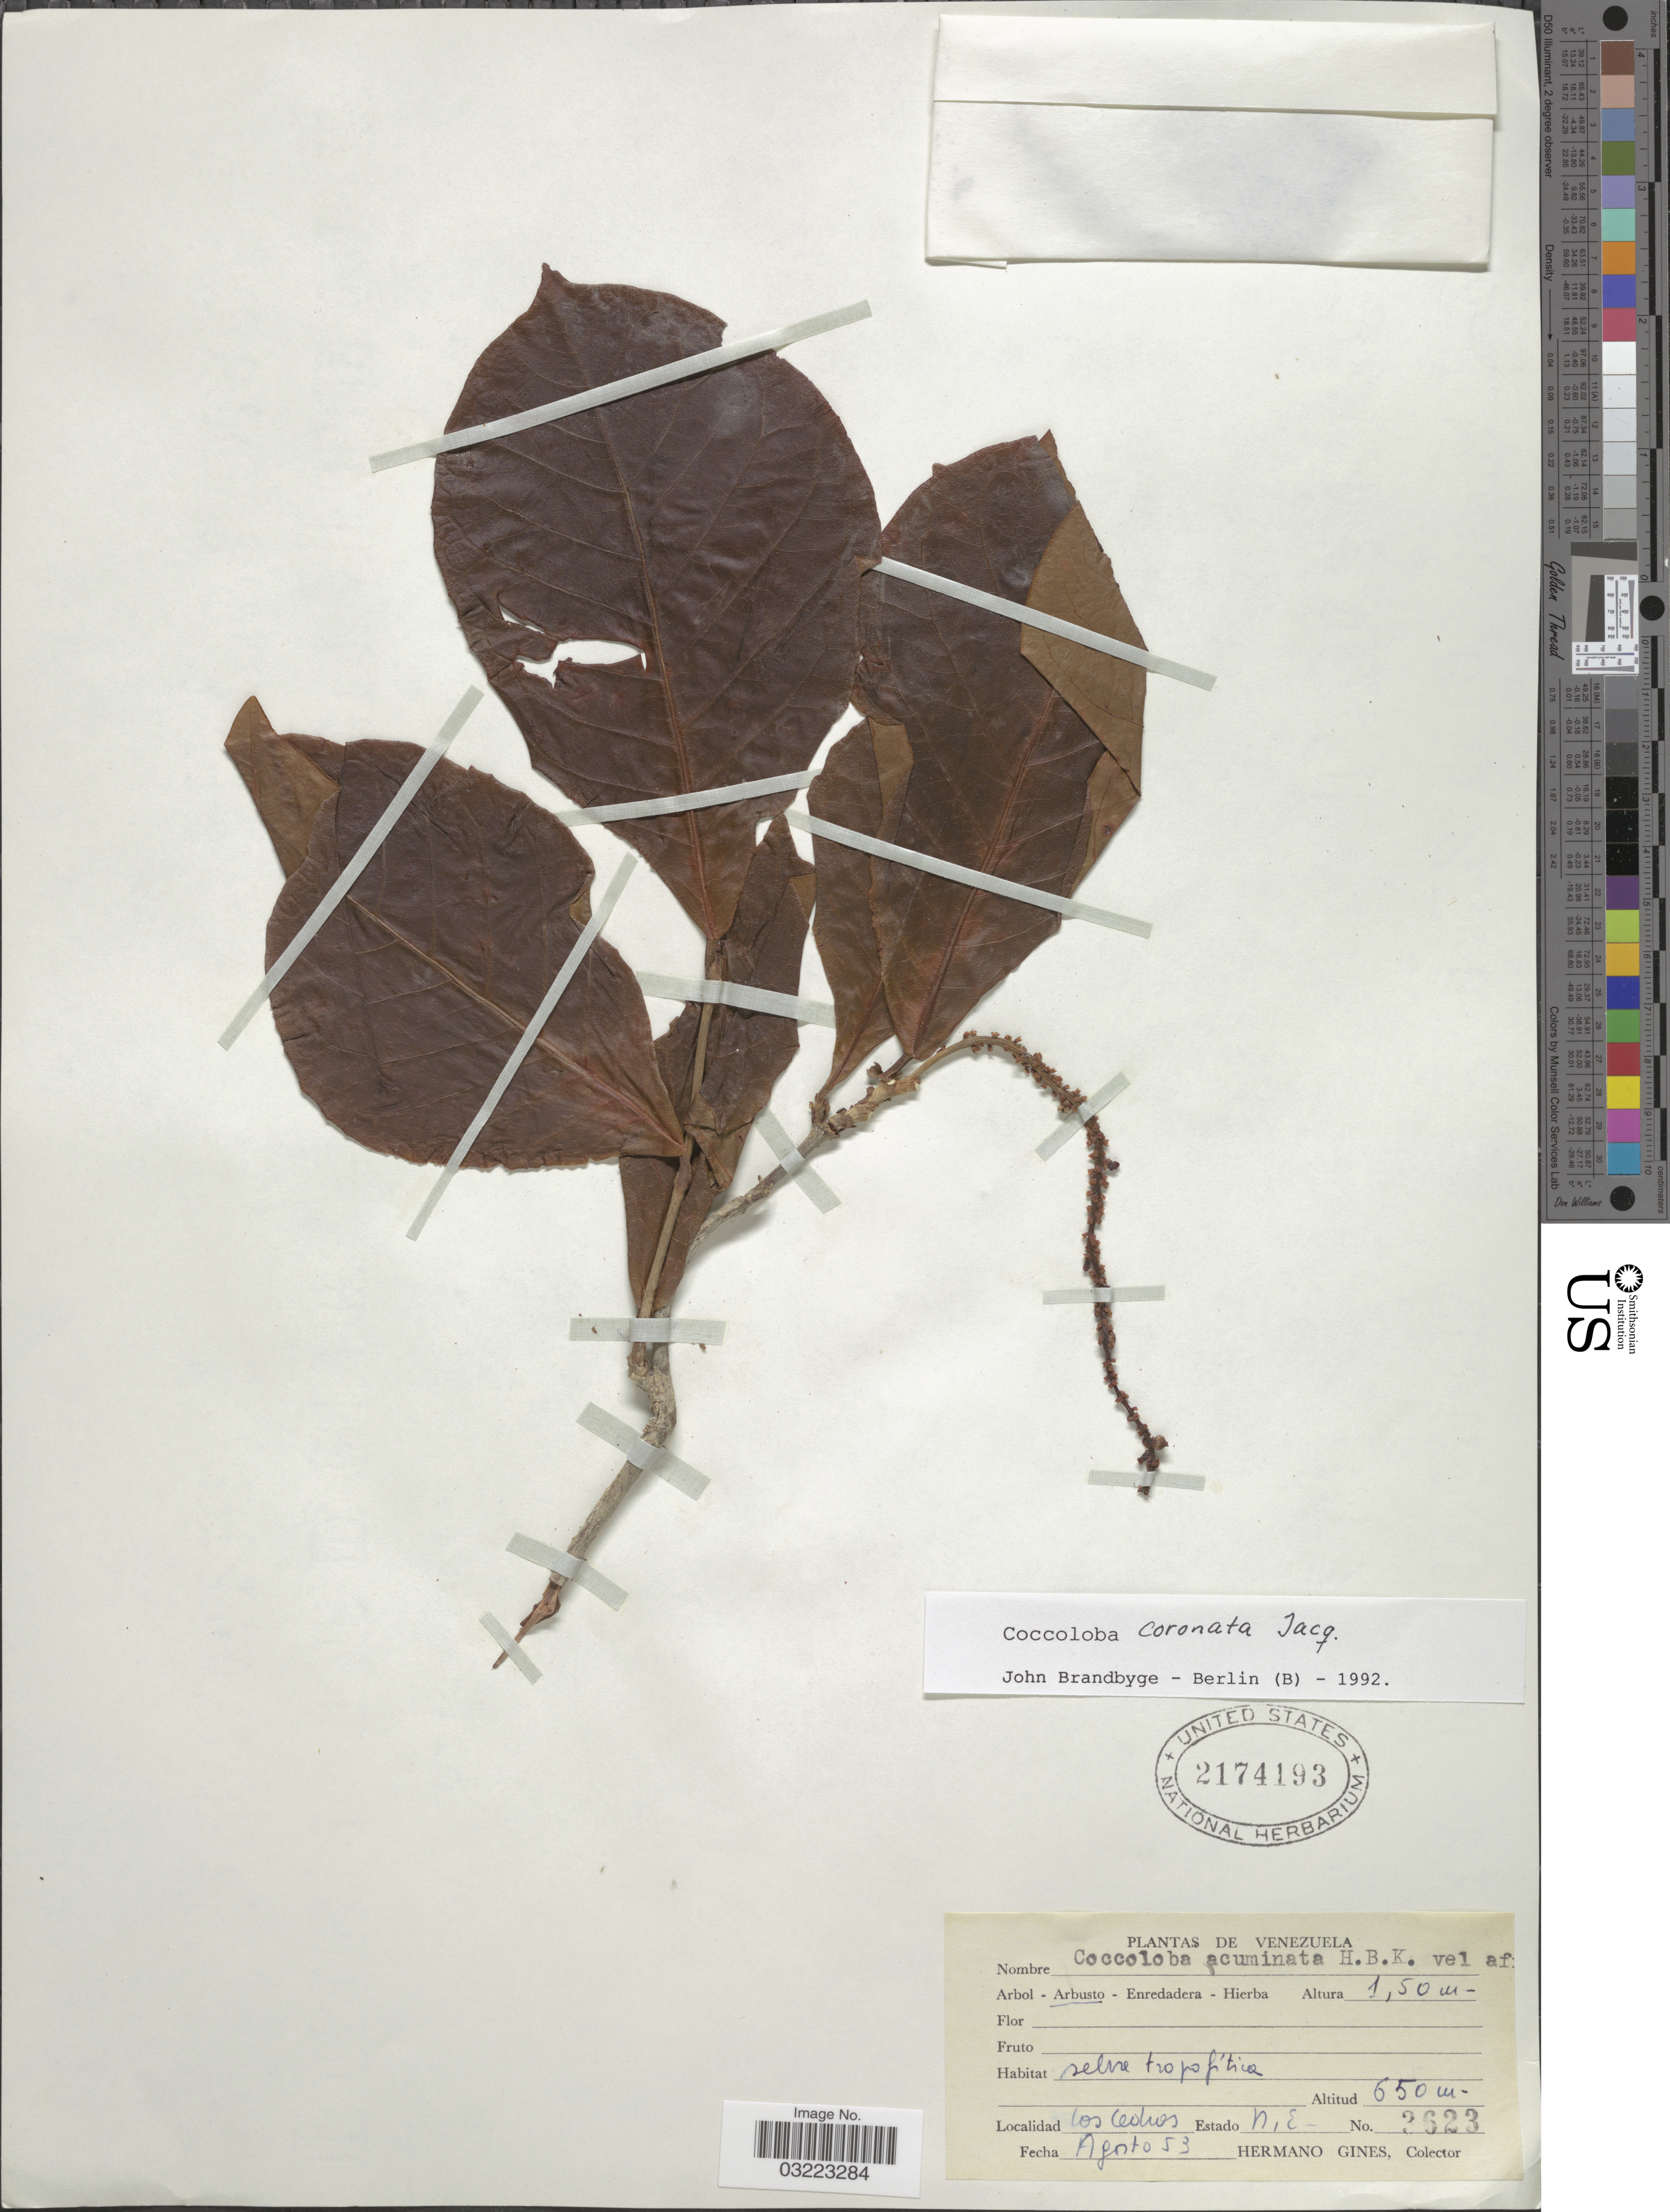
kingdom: Plantae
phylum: Tracheophyta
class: Magnoliopsida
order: Caryophyllales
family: Polygonaceae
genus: Coccoloba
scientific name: Coccoloba coronata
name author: Jacq.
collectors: Bro. Gines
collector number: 3623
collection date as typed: Transcribed d/m/y: /8/53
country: Venezuela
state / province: Nueva Esparta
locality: Los Cedros.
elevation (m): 650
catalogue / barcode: US 2174193